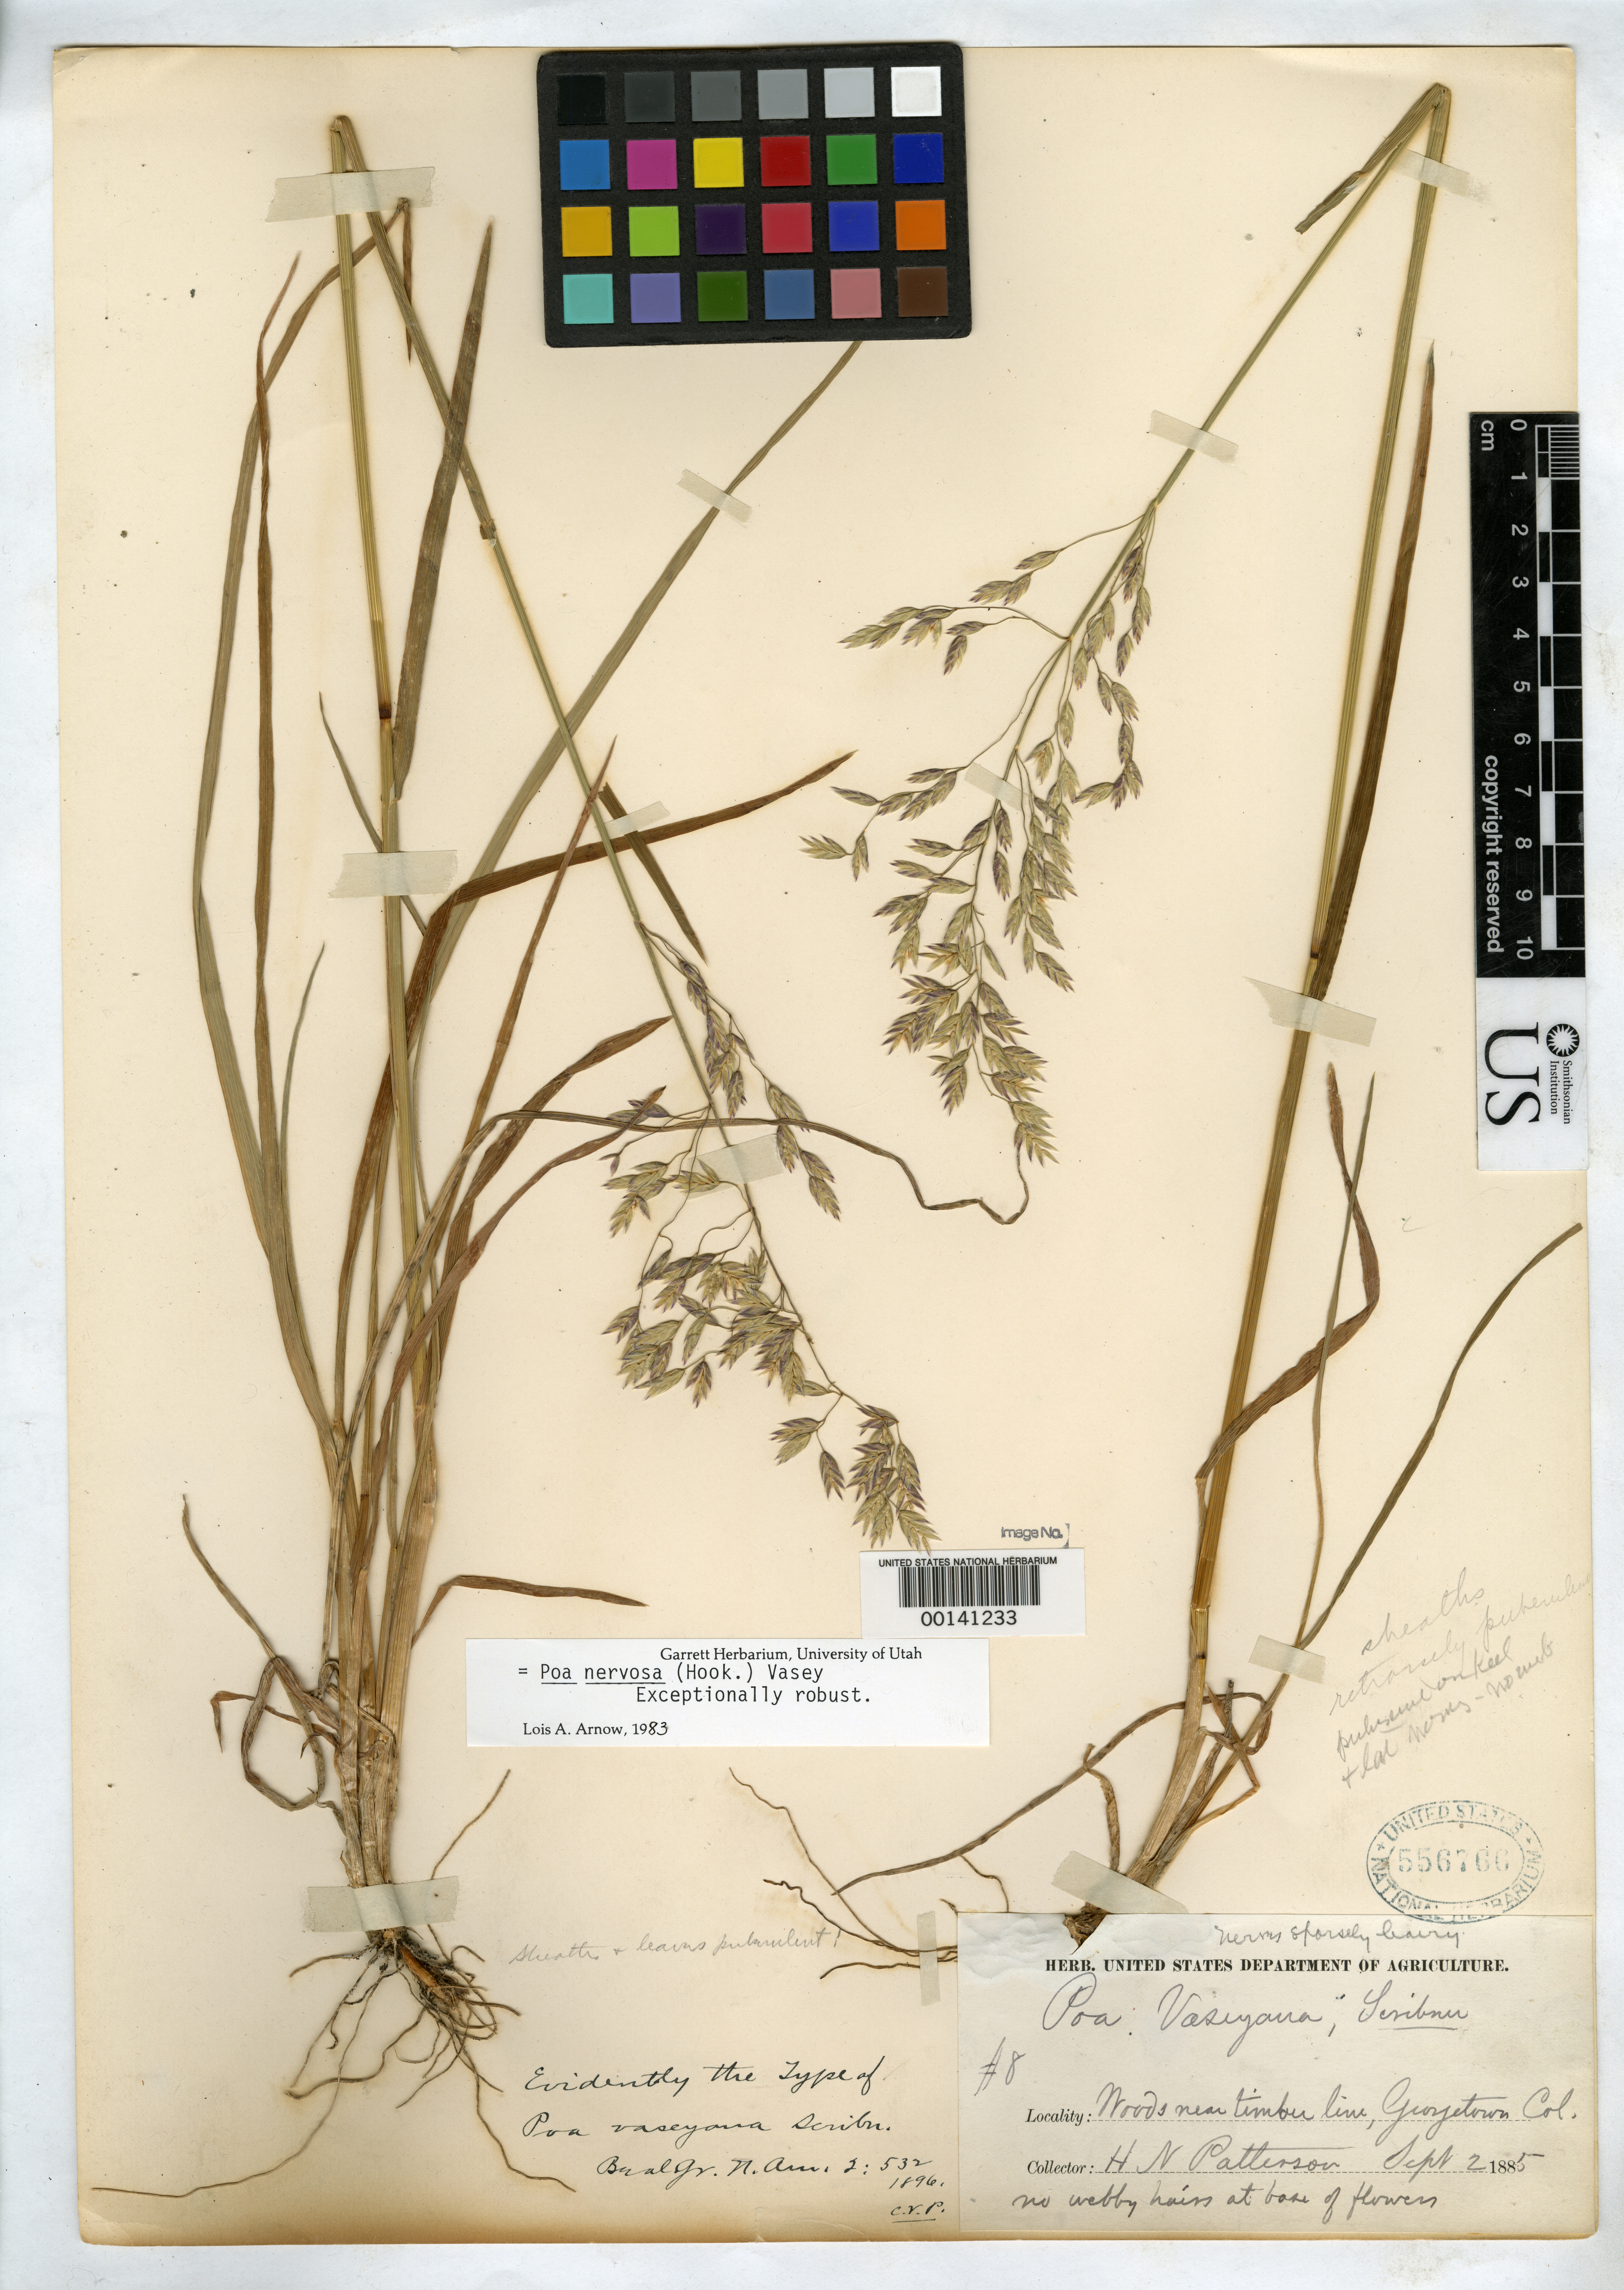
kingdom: Plantae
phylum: Tracheophyta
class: Liliopsida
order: Poales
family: Poaceae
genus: Poa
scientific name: Poa vaseyana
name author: Scribn. ex W.J. Beal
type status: Holotype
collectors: H. N. Patterson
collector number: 8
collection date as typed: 02 Sep 1885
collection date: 1885-09-02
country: United States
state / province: Colorado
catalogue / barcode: US 556766